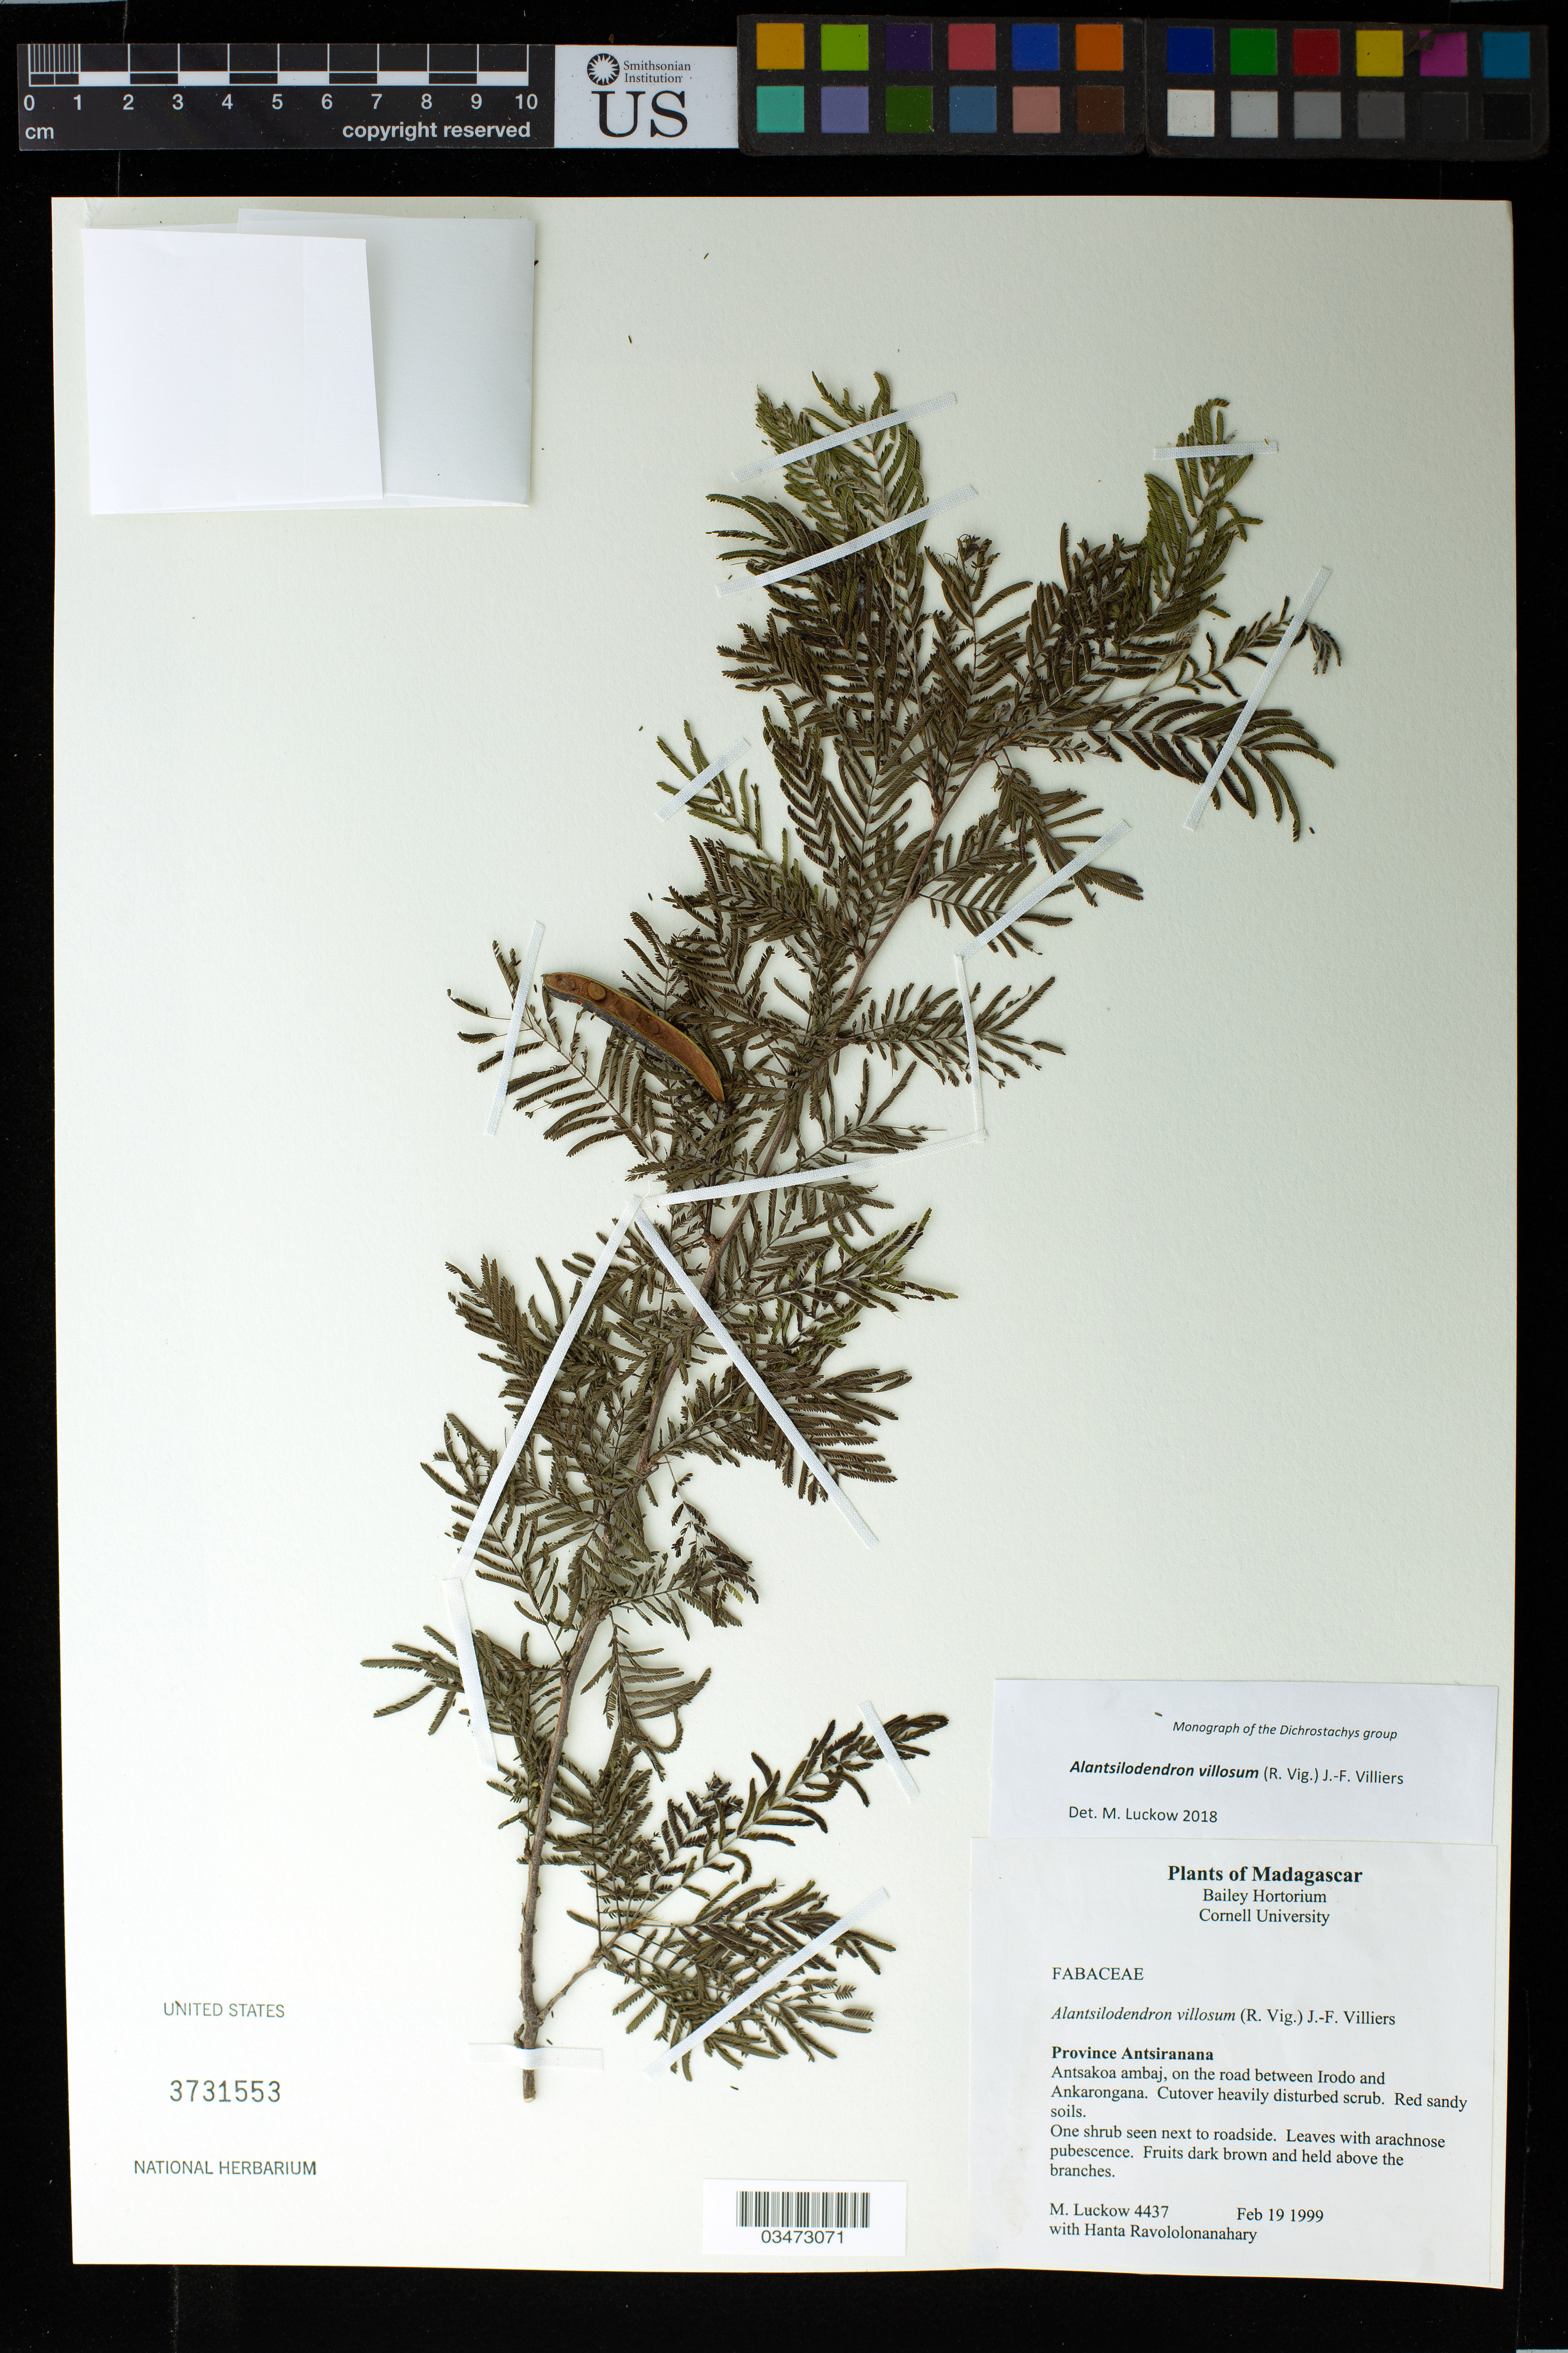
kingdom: Plantae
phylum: Tracheophyta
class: Magnoliopsida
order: Fabales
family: Fabaceae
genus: Alantsilodendron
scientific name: Alantsilodendron villosum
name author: (R. Vig.) Villiers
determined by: Luckow, M. A.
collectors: M. A. Luckow & H. Ravololonanahary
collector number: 4437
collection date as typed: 19 Feb 1999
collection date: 1999-02-19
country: Madagascar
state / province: Diana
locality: Antsakoa ambaj, on the road between Irodo and Ankarongana.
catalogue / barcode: US 3731553